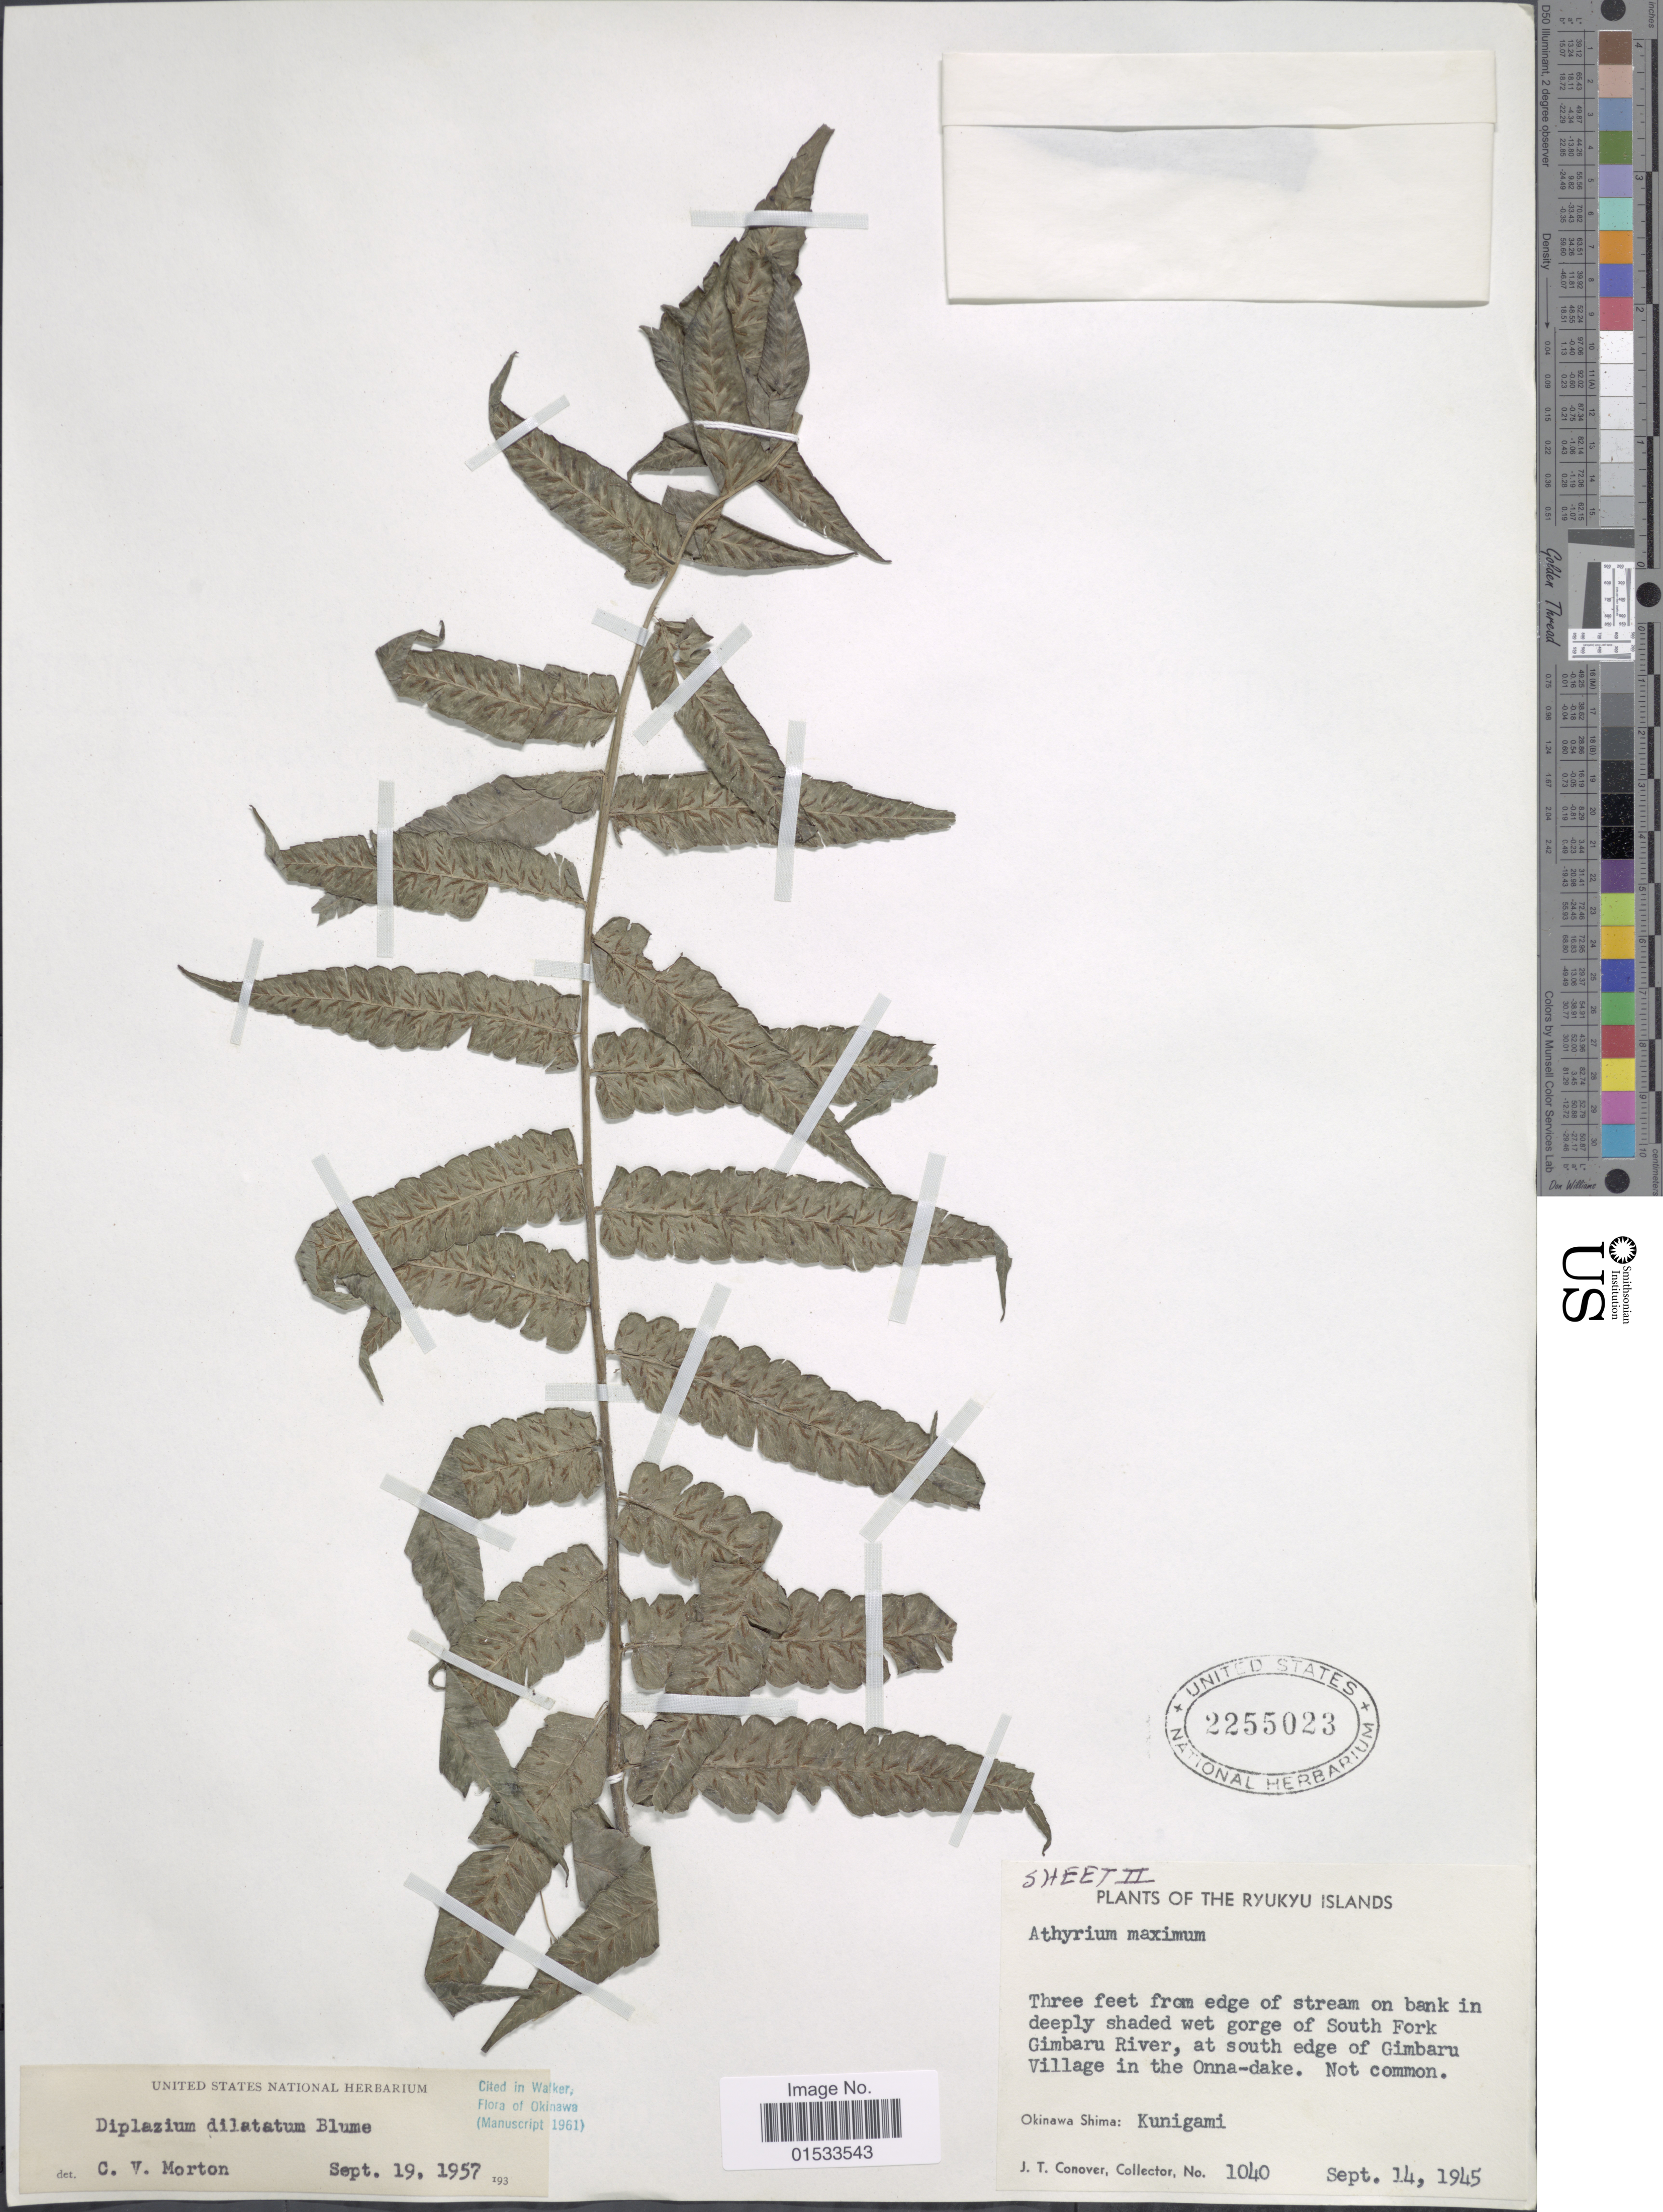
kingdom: Plantae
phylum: Tracheophyta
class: Polypodiopsida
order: Polypodiales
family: Athyriaceae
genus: Diplazium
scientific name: Diplazium dilatatum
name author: Blume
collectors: J. T. Conover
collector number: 1040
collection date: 1945-09-14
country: Japan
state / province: Okinawa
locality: Ryukyu Islands, wet gorge of South Fork Gimbaru River, at south edge of Gimbaru village in the Onna- dake, Okinawa Shima: Kunigami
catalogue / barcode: US 2255023